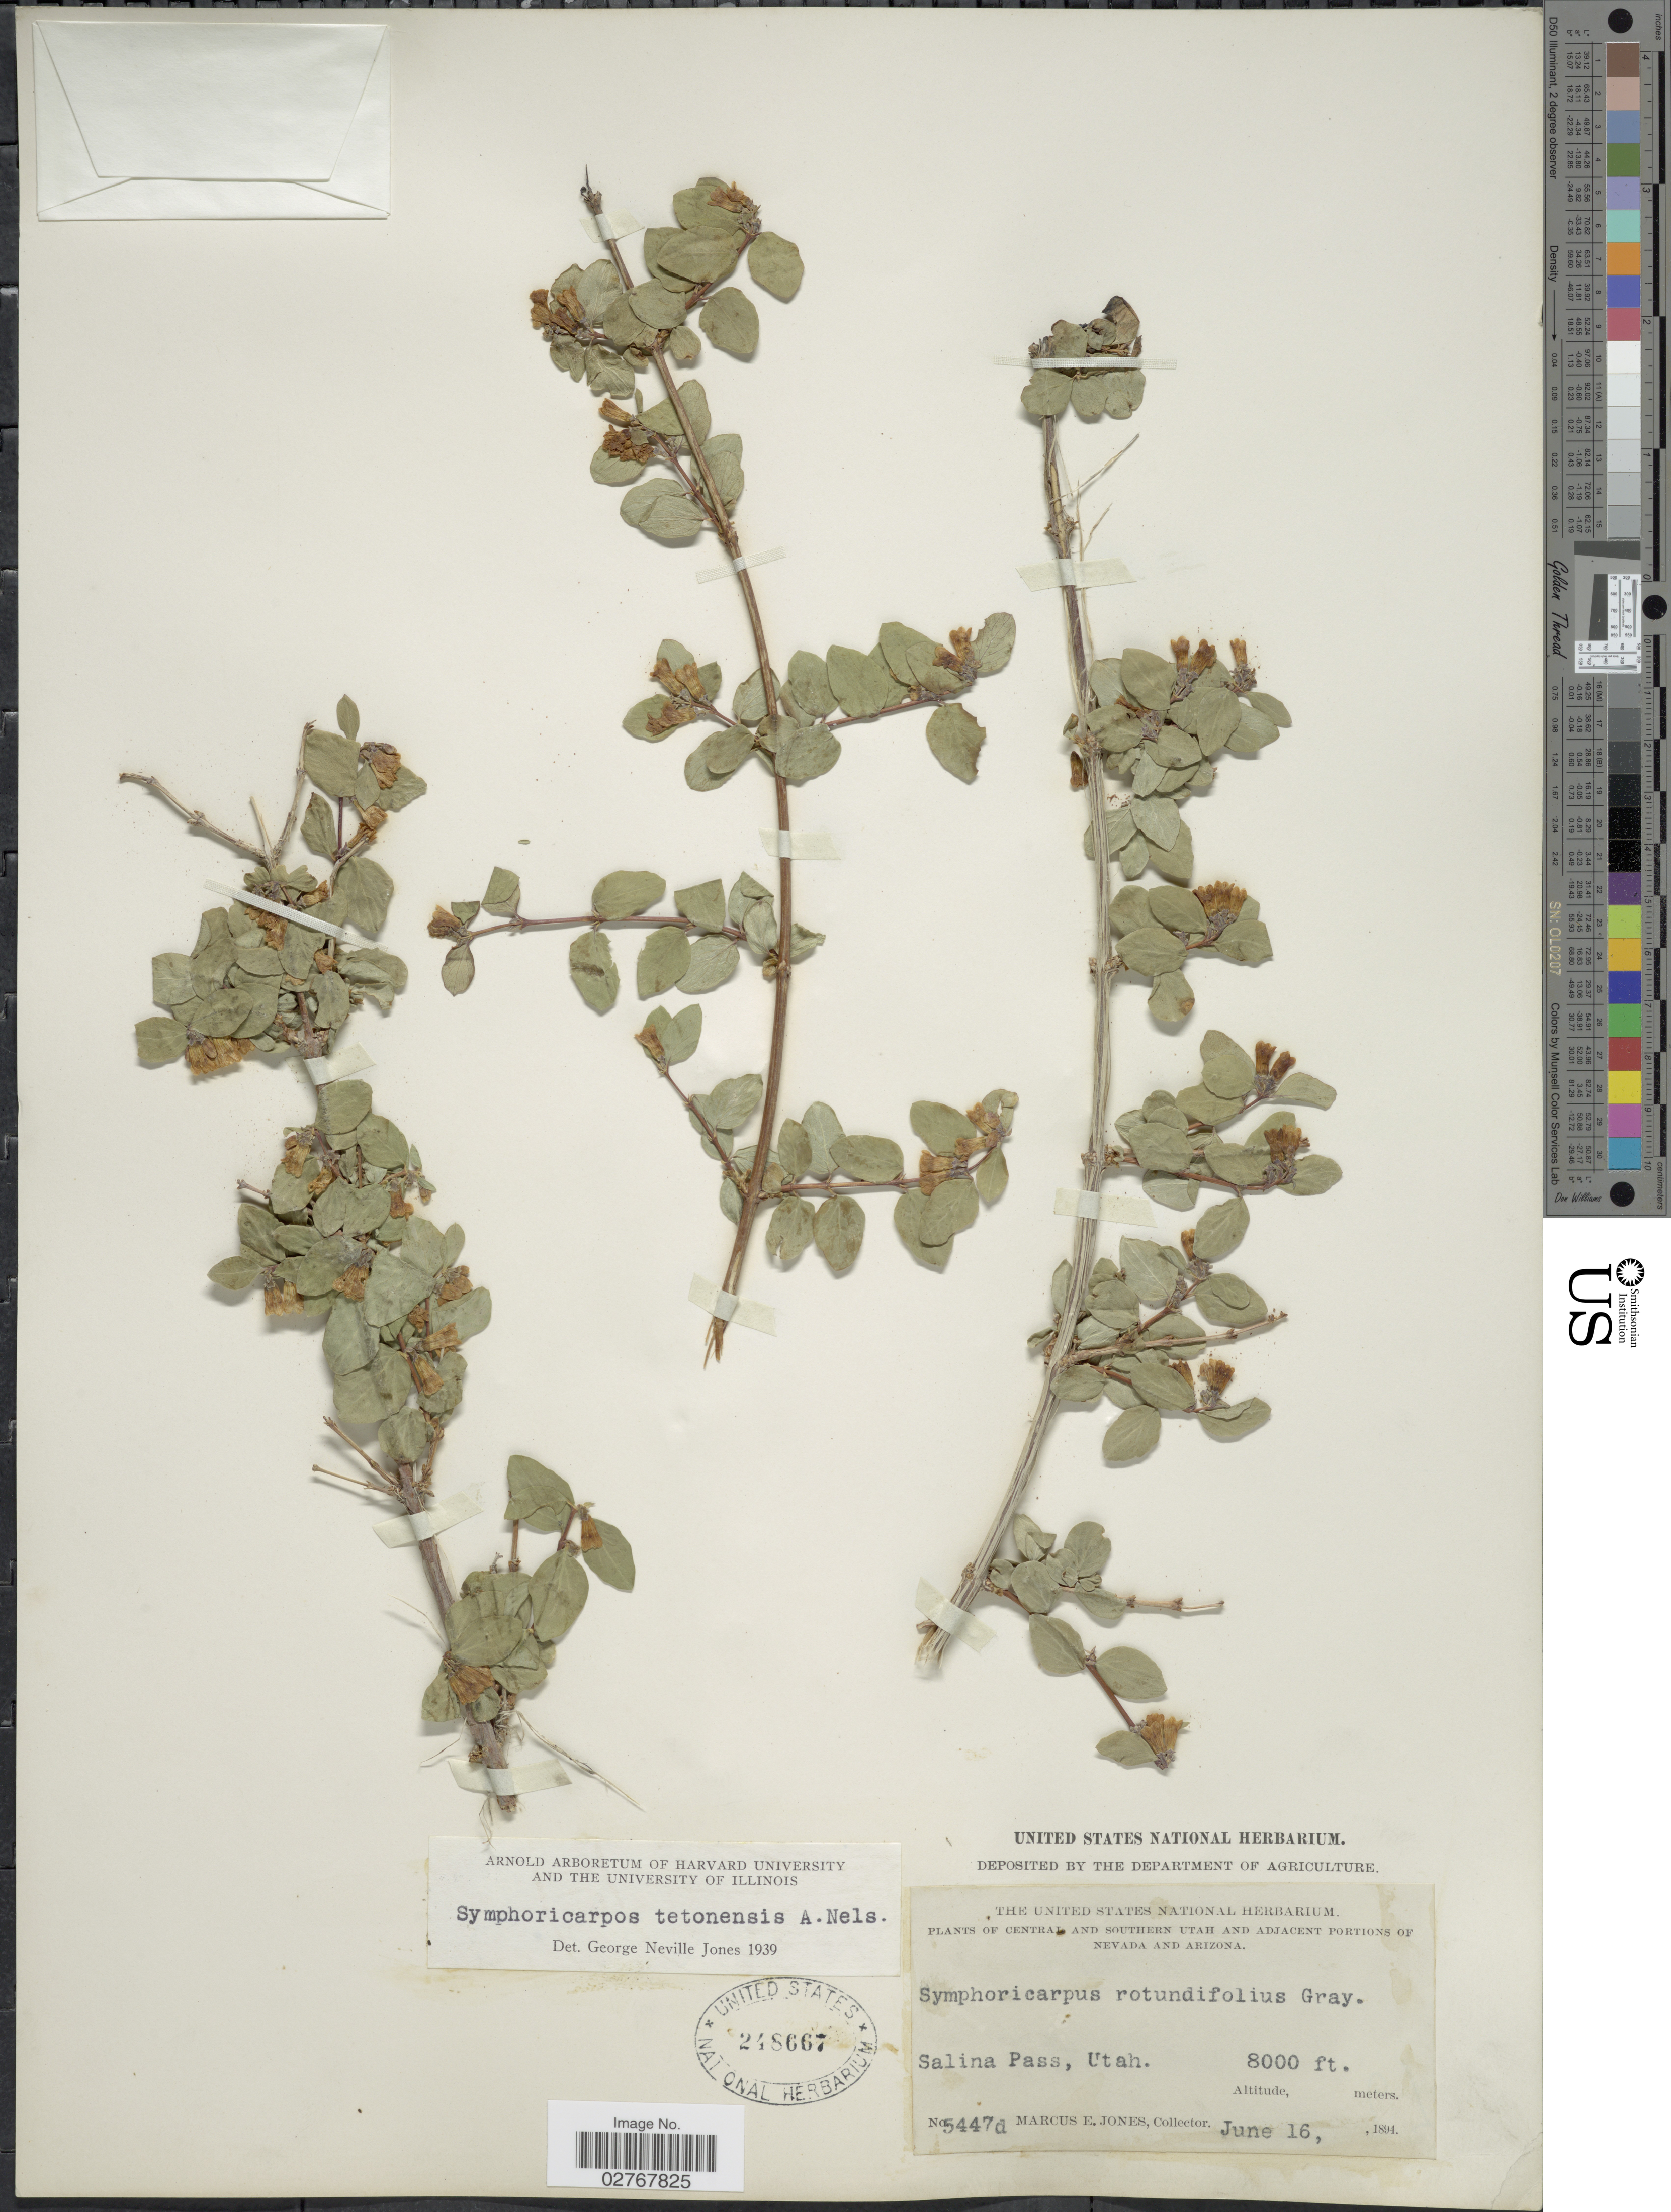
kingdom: Plantae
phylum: Tracheophyta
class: Magnoliopsida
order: Dipsacales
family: Caprifoliaceae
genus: Symphoricarpos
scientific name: Symphoricarpos tetonensis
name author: A. Nelson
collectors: M. E. Jones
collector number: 5447d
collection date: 1894-06-16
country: United States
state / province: Utah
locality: Salina Pass, Southern Utah.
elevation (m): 2438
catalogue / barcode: US 248667